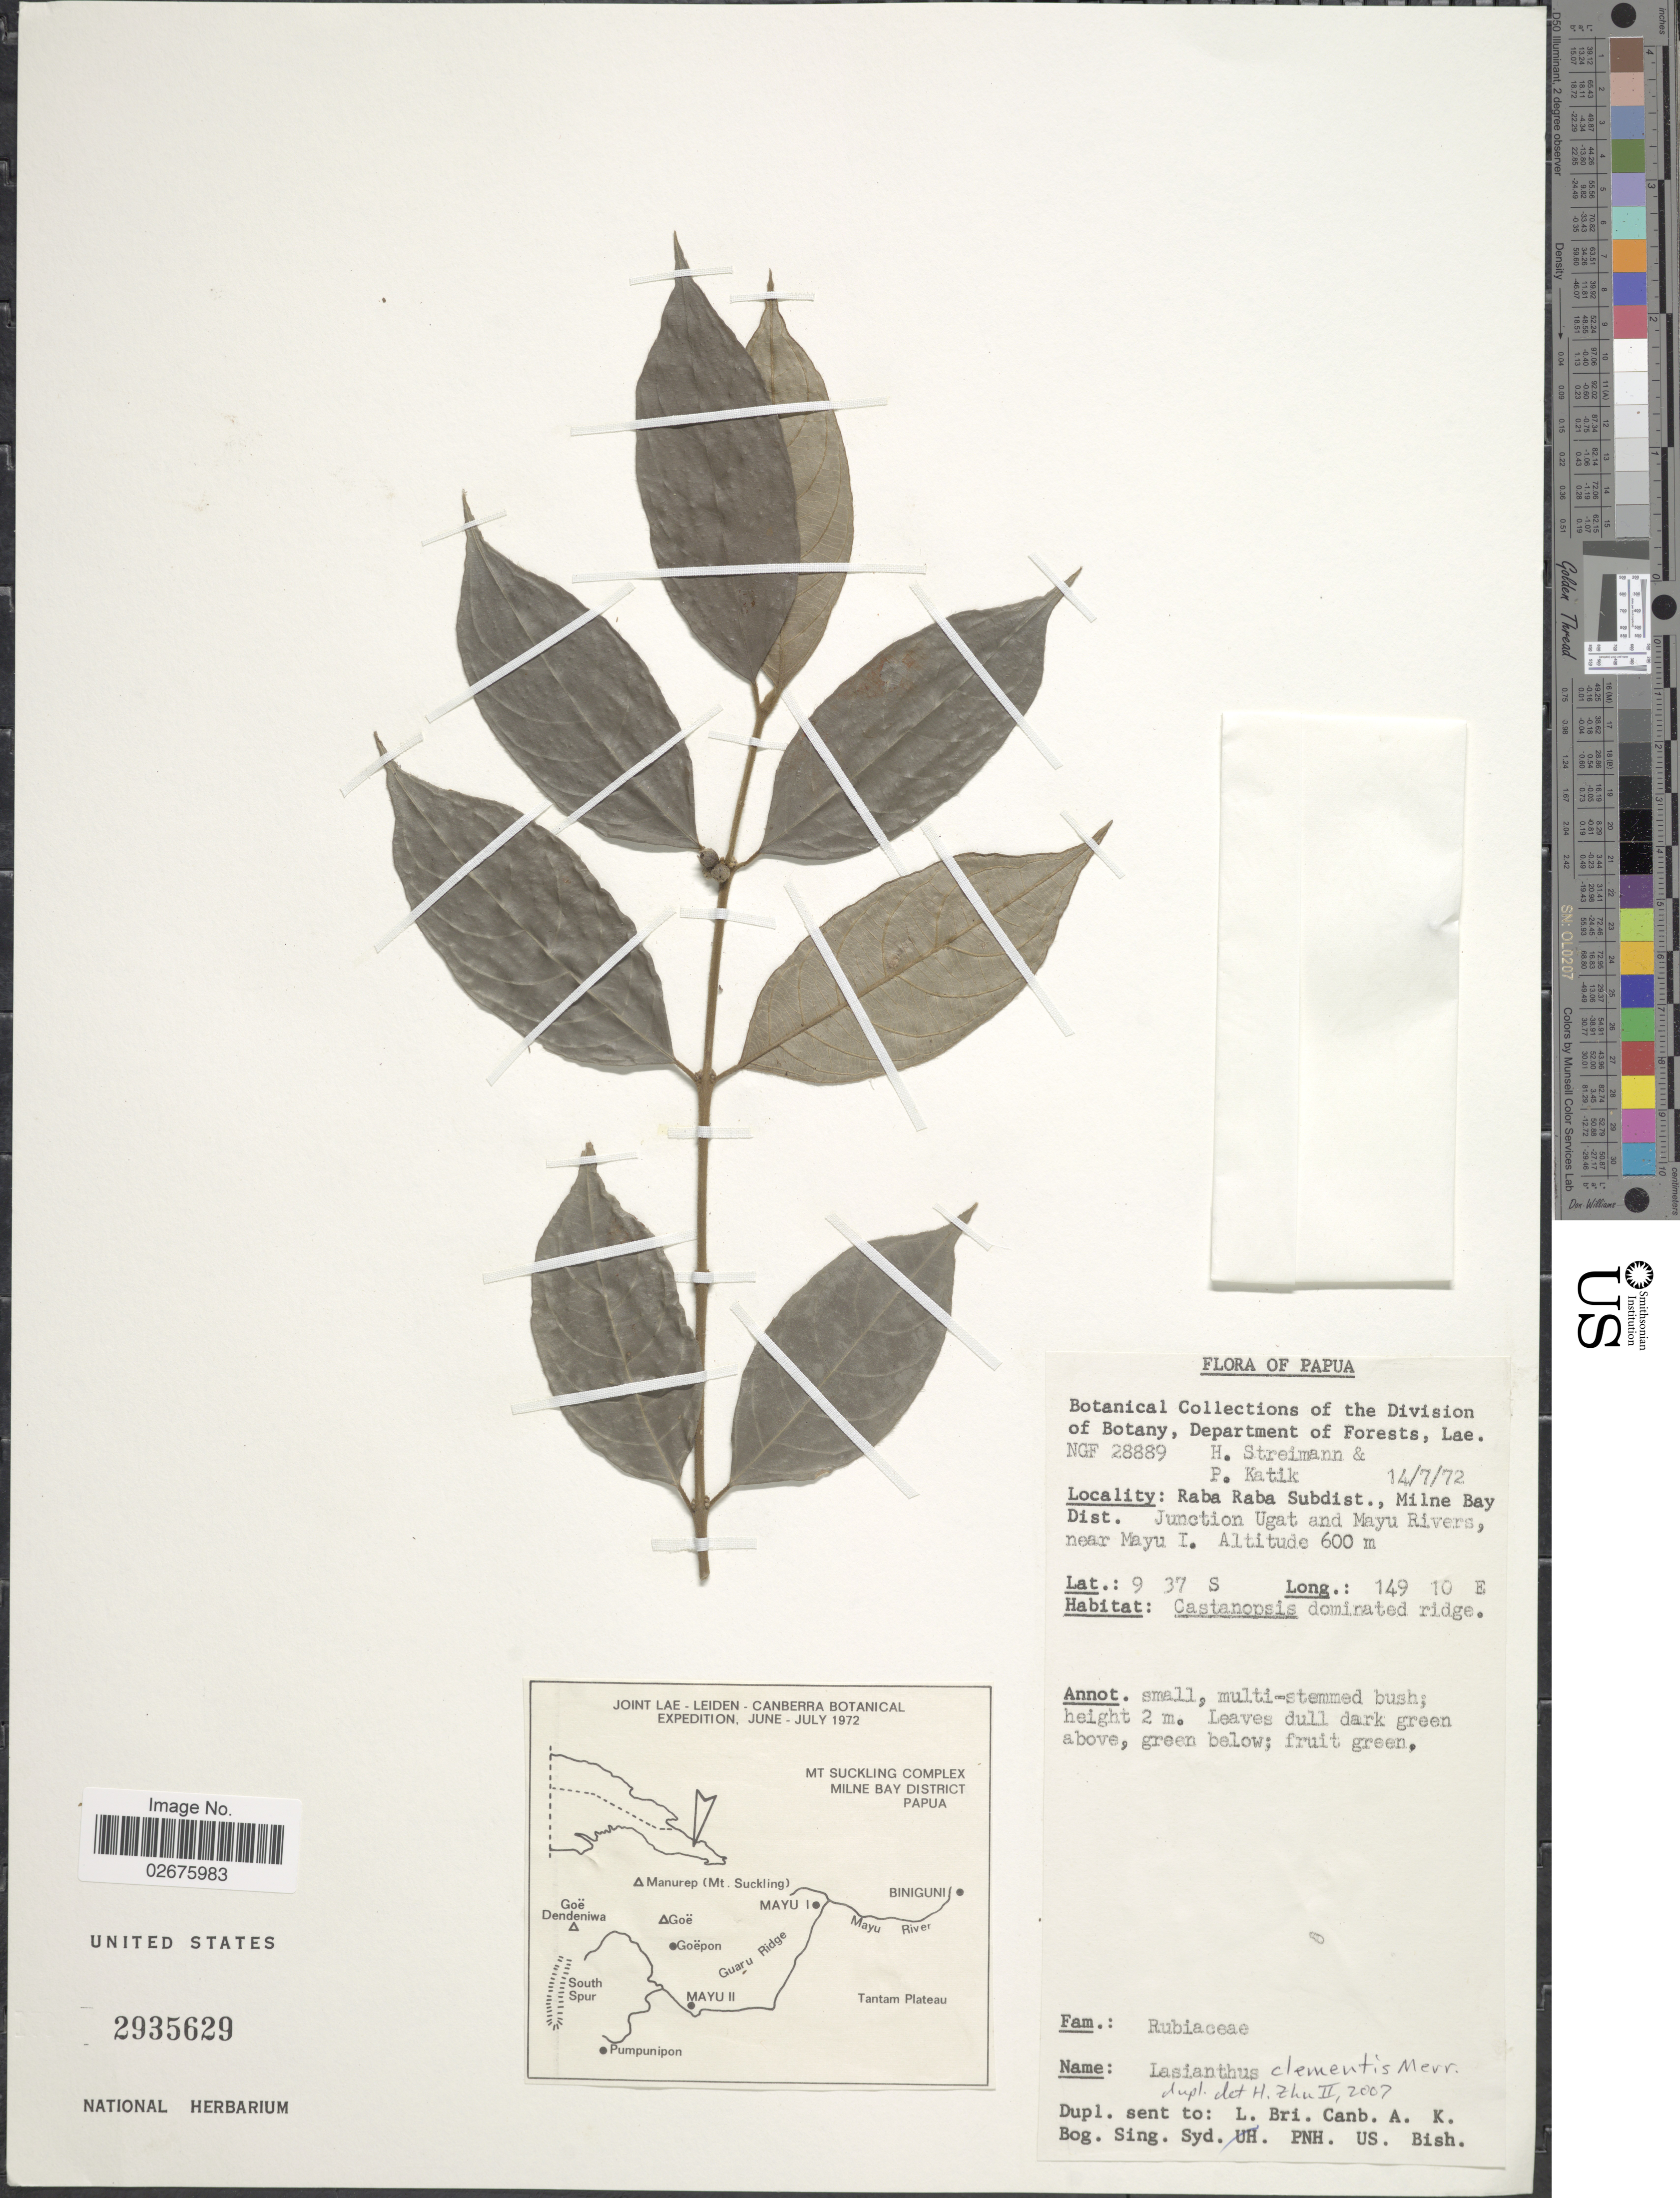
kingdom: Plantae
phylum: Tracheophyta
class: Magnoliopsida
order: Gentianales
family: Rubiaceae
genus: Lasianthus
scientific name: Lasianthus clementis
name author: Merr.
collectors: H. Streimann & P. Katik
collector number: NGF 28889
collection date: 1972-07-14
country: Papua New Guinea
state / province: Milne Bay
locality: Raba Raba Subdist., Milne Bay Dist. Junction Ugat and Mayu Rivers, near Mayu I.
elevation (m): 600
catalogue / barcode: US 2935629